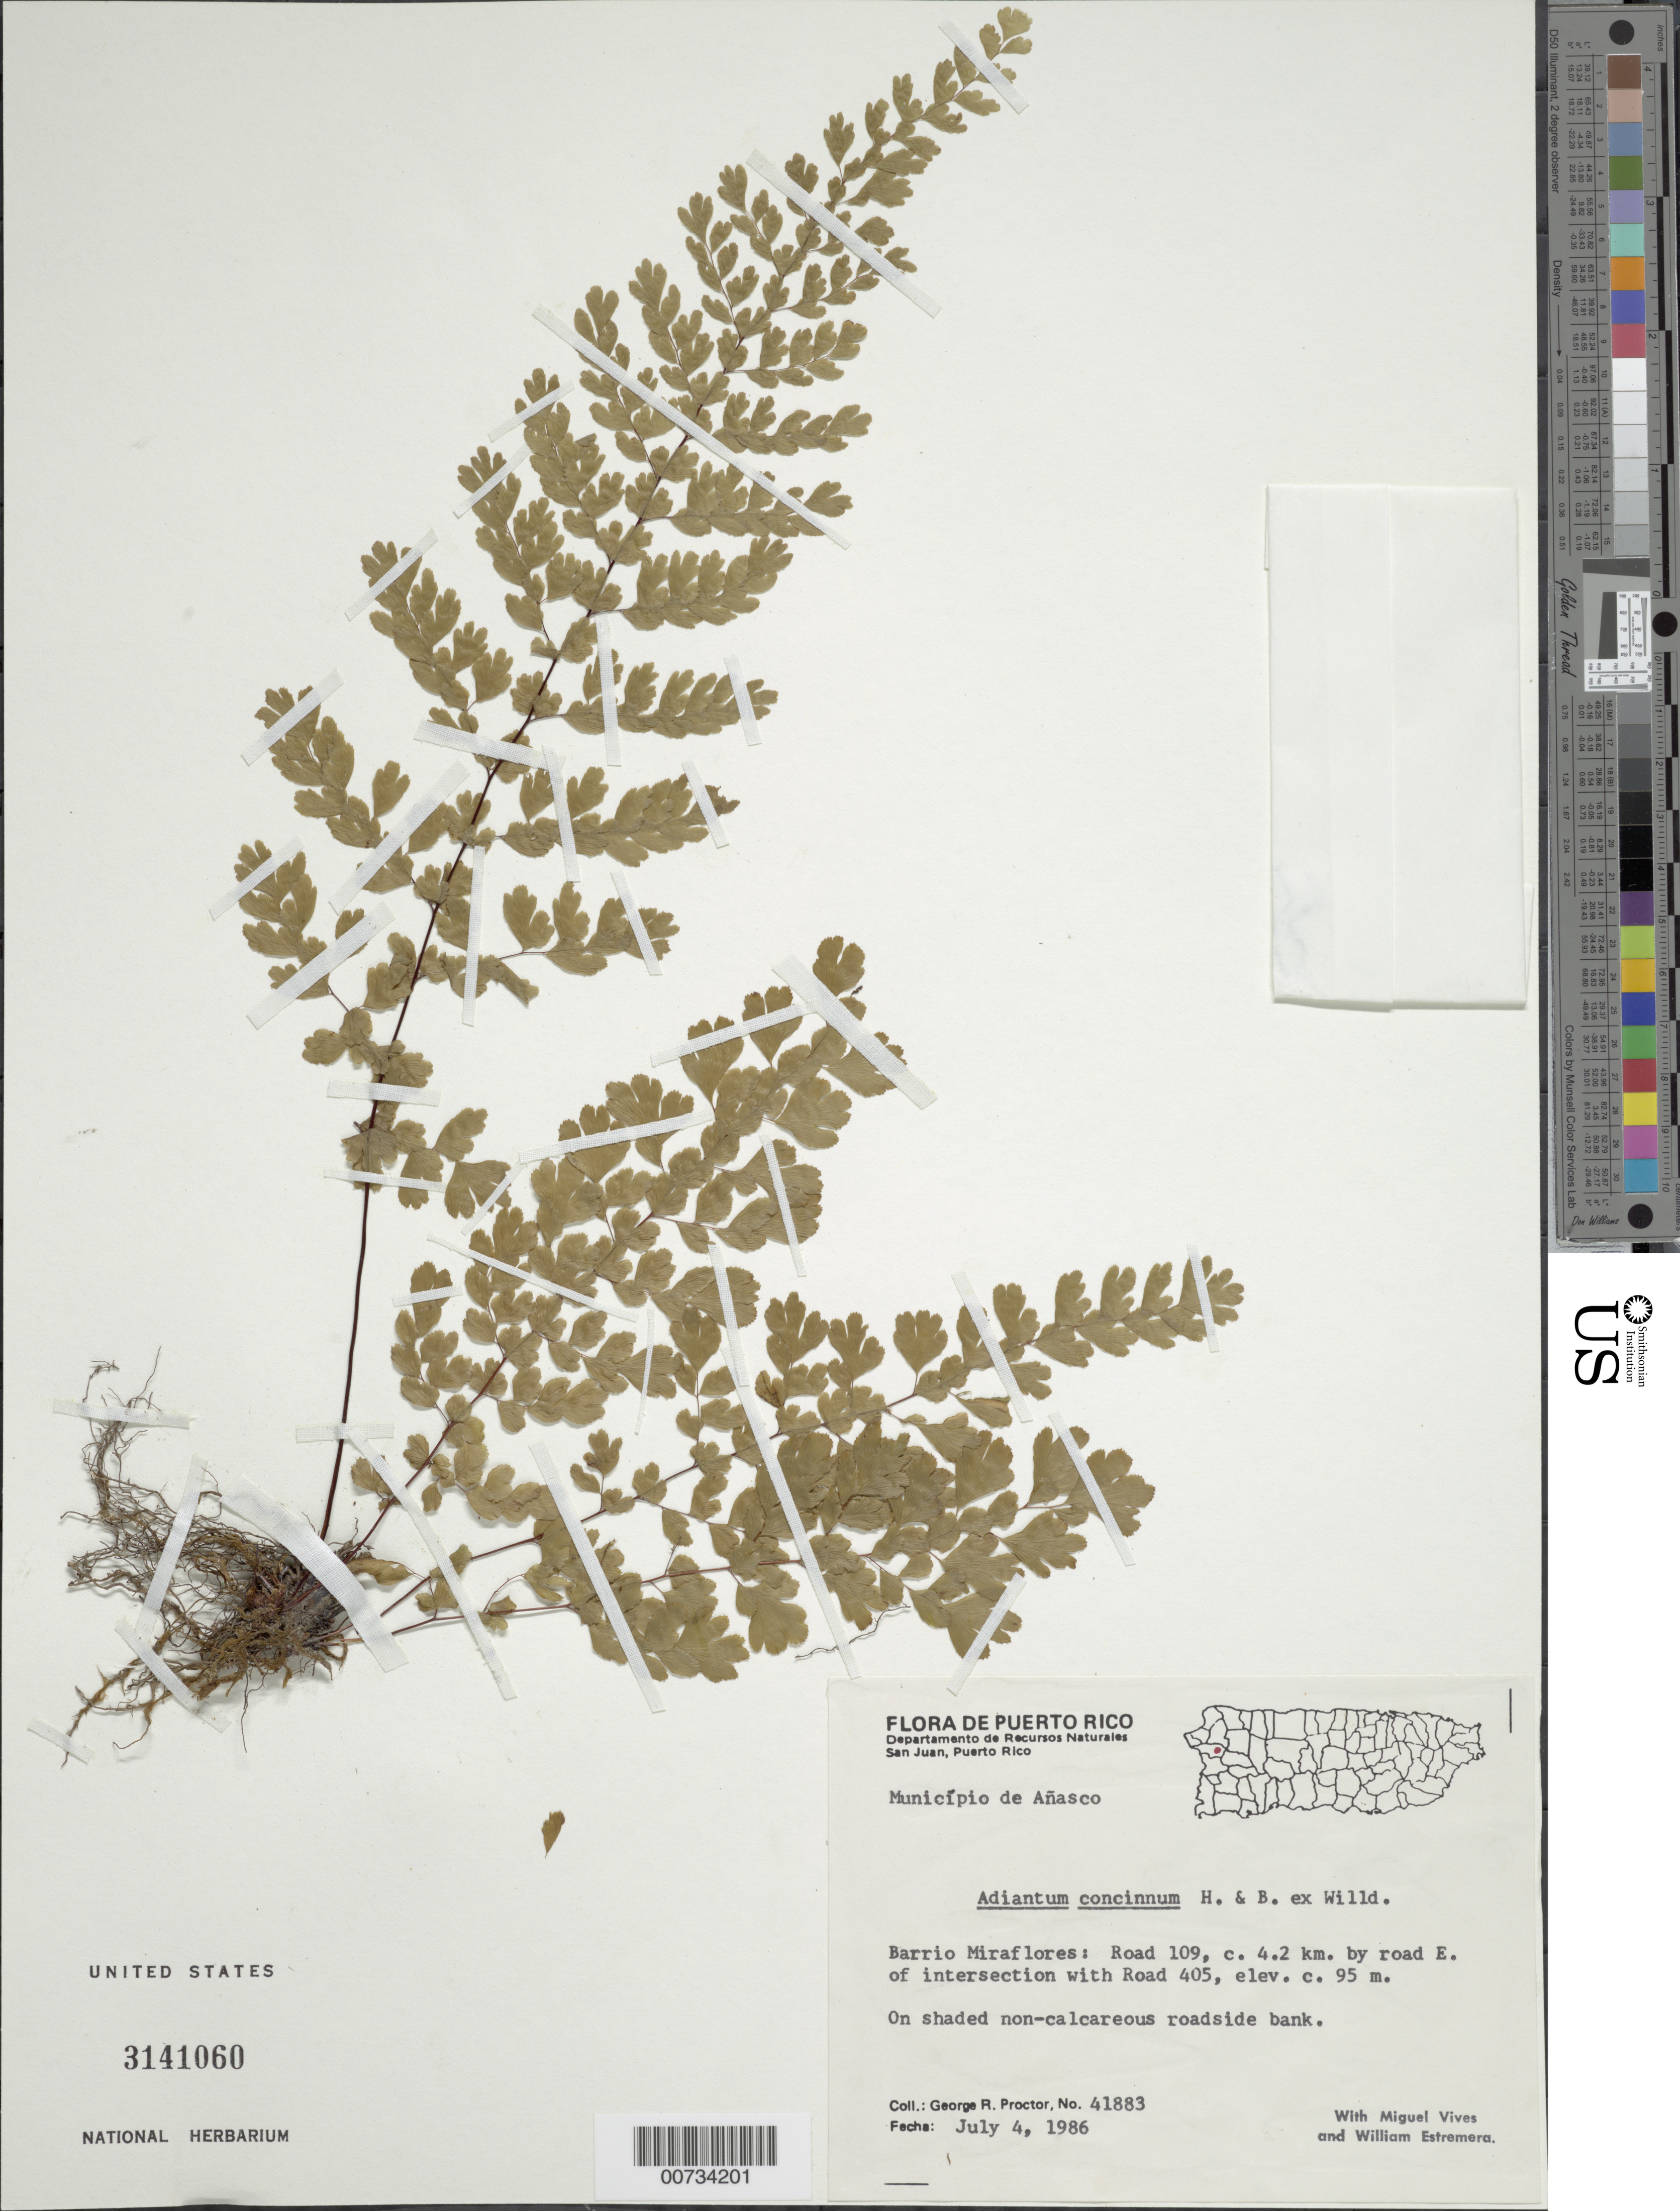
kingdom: Plantae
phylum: Tracheophyta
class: Polypodiopsida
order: Polypodiales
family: Pteridaceae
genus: Adiantum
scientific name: Adiantum concinnum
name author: Humb. & Bonpl. ex Willd.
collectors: G. R. Proctor, M. Vives & W. Estremera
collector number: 41883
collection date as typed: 04 Jul 1986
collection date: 1986-07-04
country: Puerto Rico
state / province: Añasco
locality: Mun. Añasco, Barrio Miraflores: Road 109, c. 4.2 km by road E of intersection w/Road 405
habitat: On shaded non-calcareous roadside bank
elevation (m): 95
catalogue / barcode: US 3141060